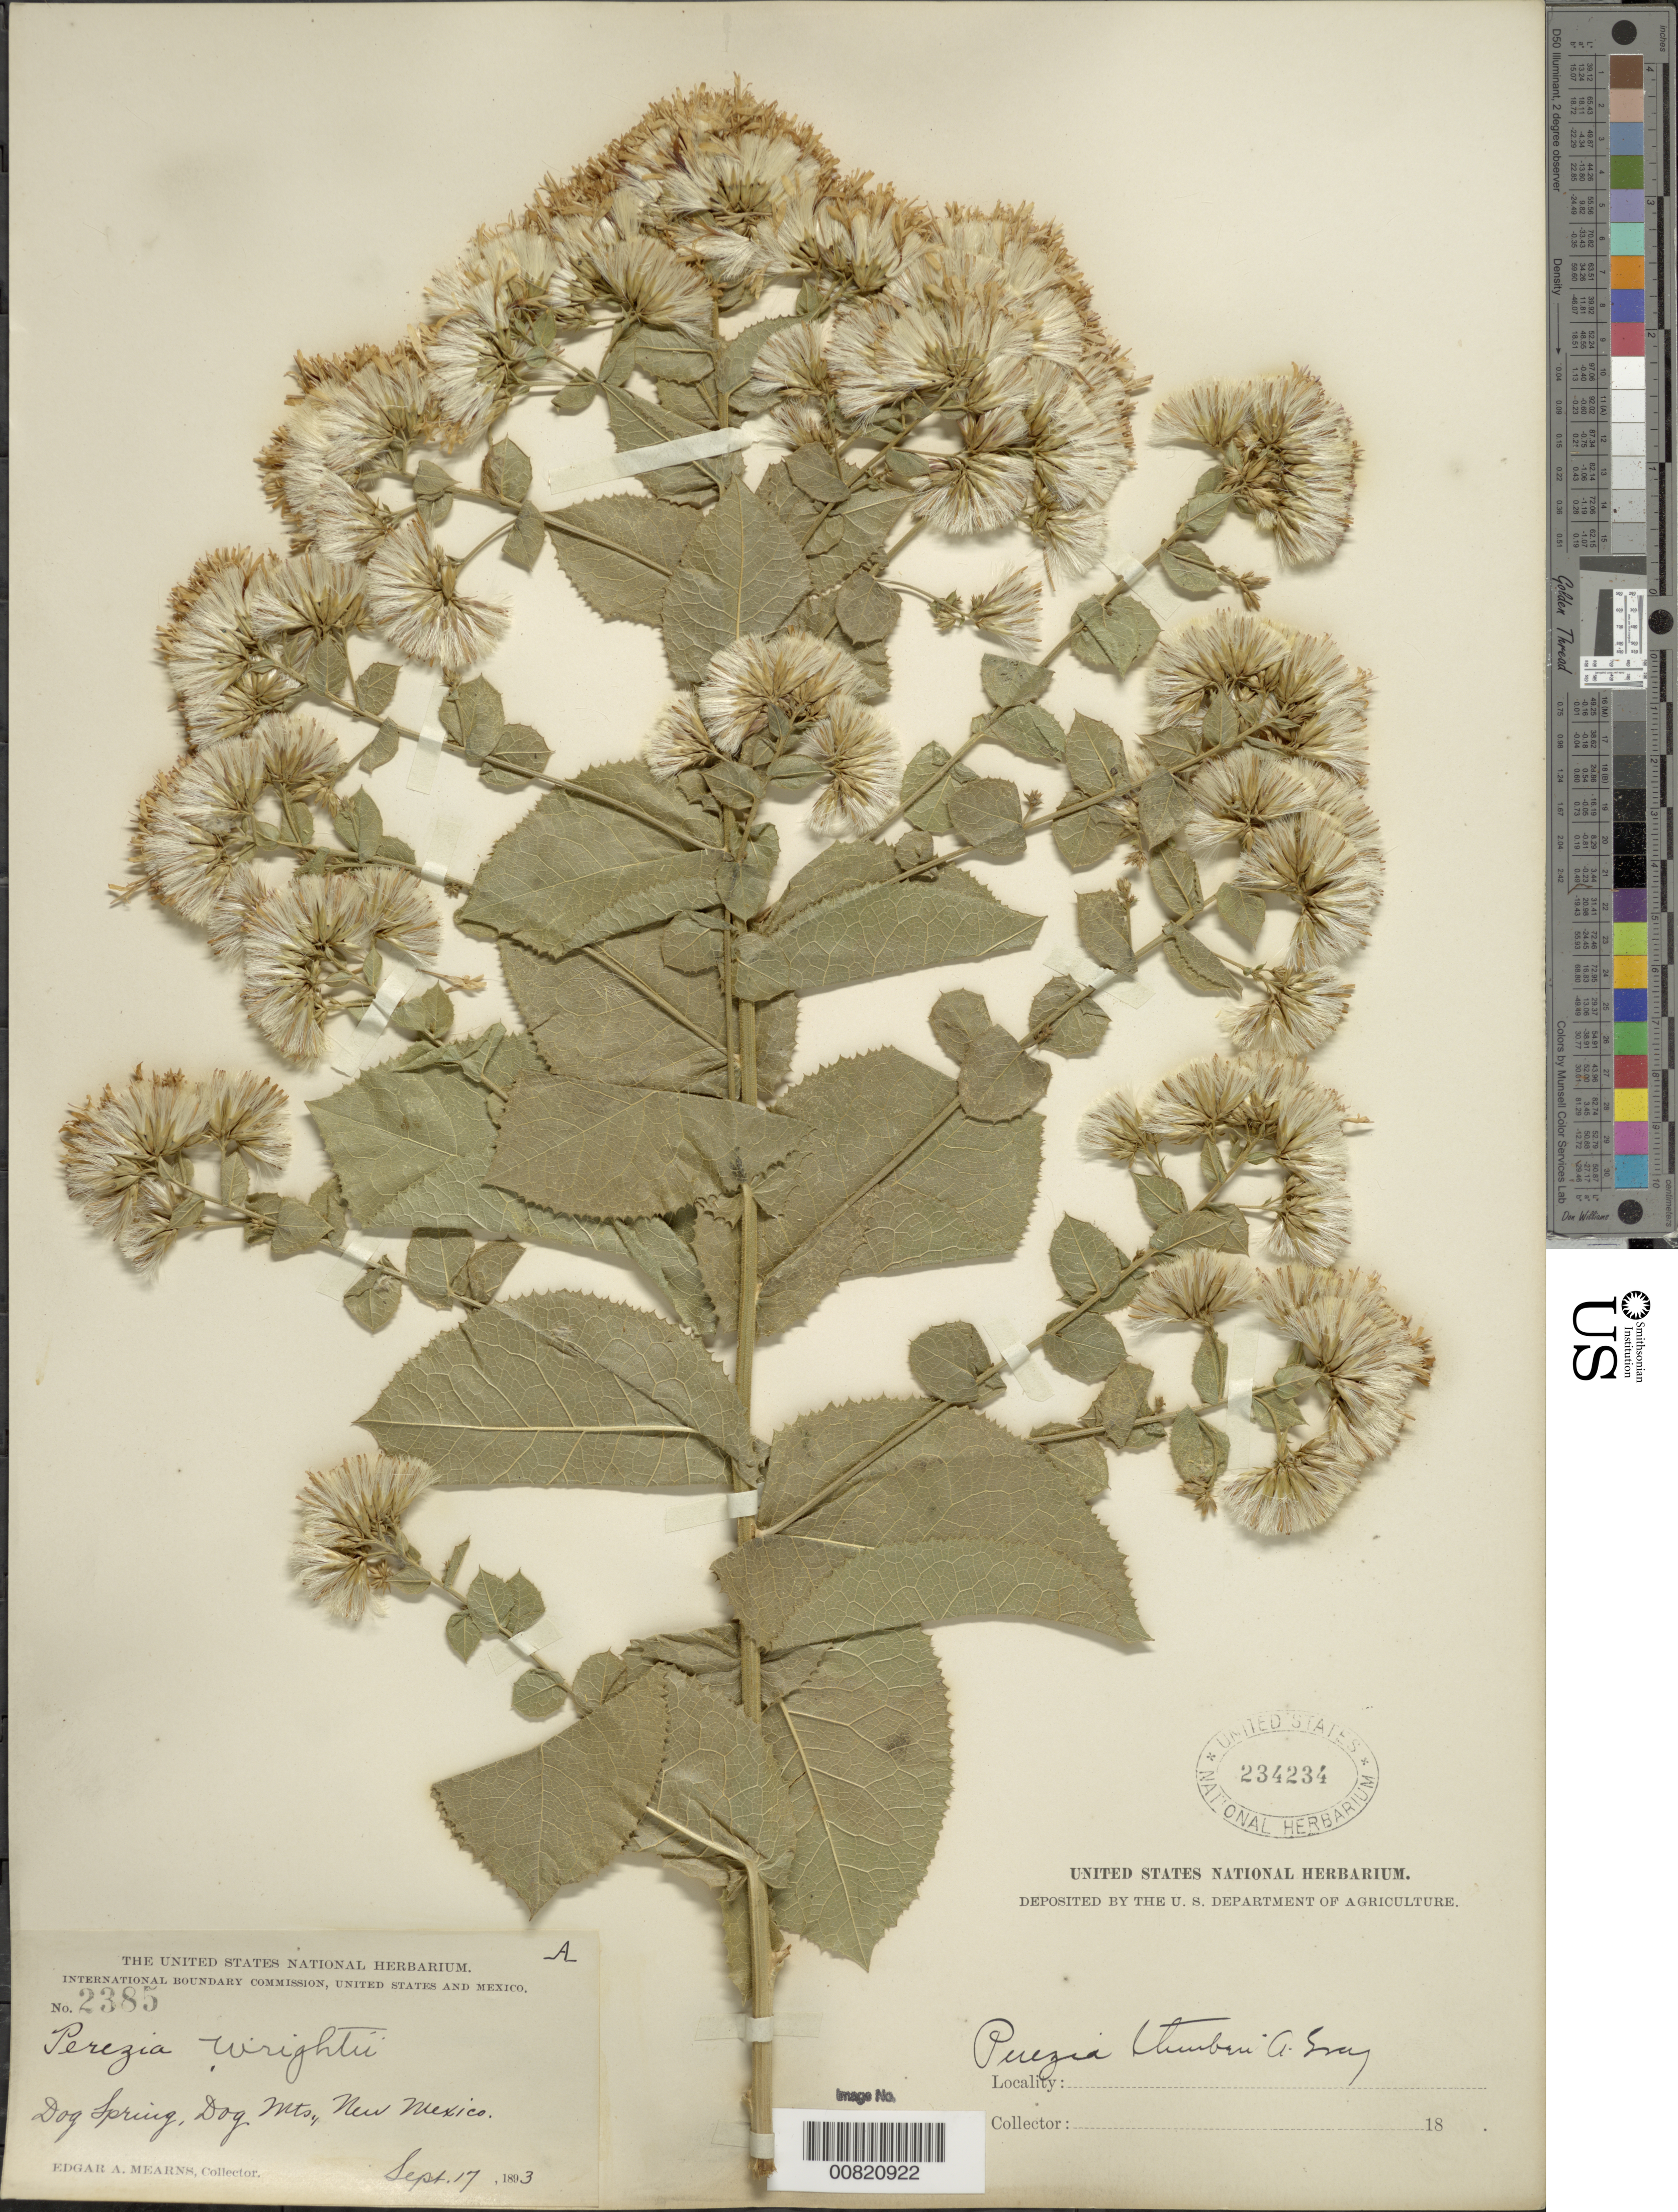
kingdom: Plantae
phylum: Tracheophyta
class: Magnoliopsida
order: Asterales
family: Asteraceae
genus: Acourtia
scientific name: Acourtia mexicana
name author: (Lag. ex D. Don) H. Rob.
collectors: E. A. Mearns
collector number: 2385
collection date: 1893-09-17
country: United States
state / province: New Mexico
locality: Dog Spring, Dog Mts.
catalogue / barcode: US 234234